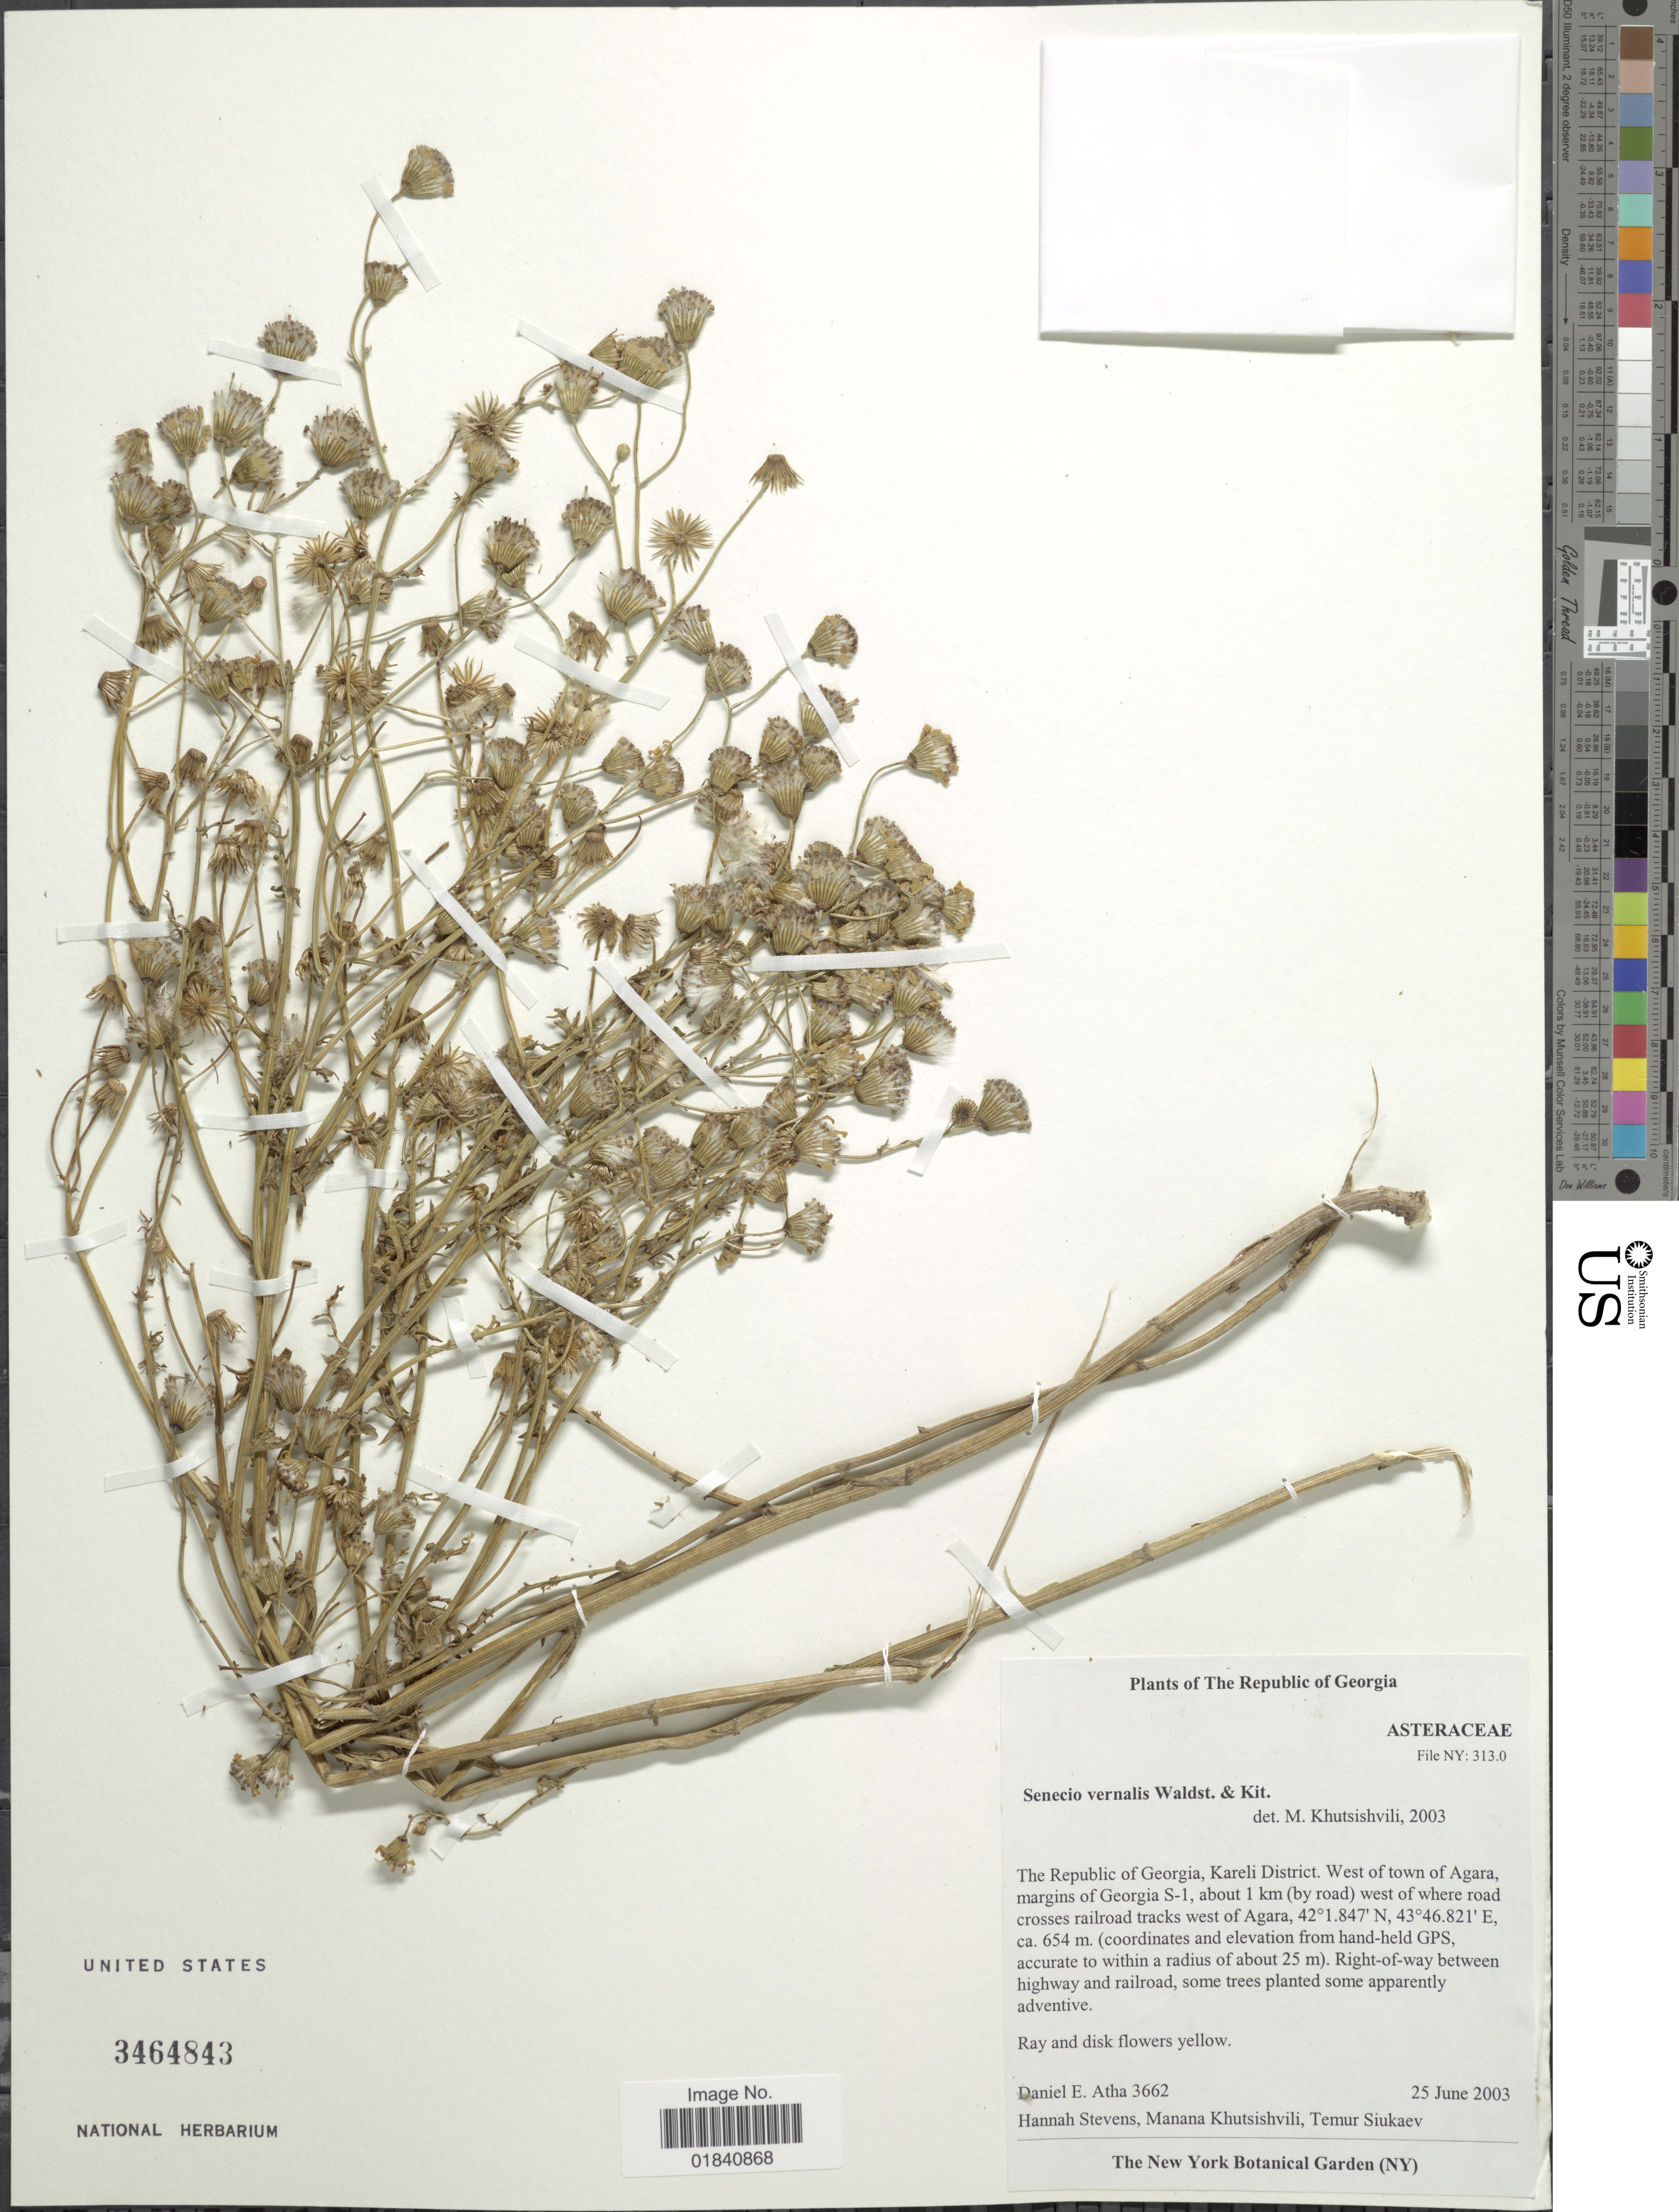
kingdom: Plantae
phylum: Tracheophyta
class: Magnoliopsida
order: Asterales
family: Asteraceae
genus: Senecio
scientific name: Senecio leucanthemifolius subsp. vernalis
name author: (Waldst. & Kit.) Greuter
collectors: D. Atha, H. Stevens, M. Khutsiskvili & T. Siukaev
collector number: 3662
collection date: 2003-06-25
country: Georgia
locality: Kareli District. West of town of Agara, margins of Georgia S-1, about 1 km (by road) west of where road crosses railroad tracks west of Agara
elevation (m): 654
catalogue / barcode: US 3464843